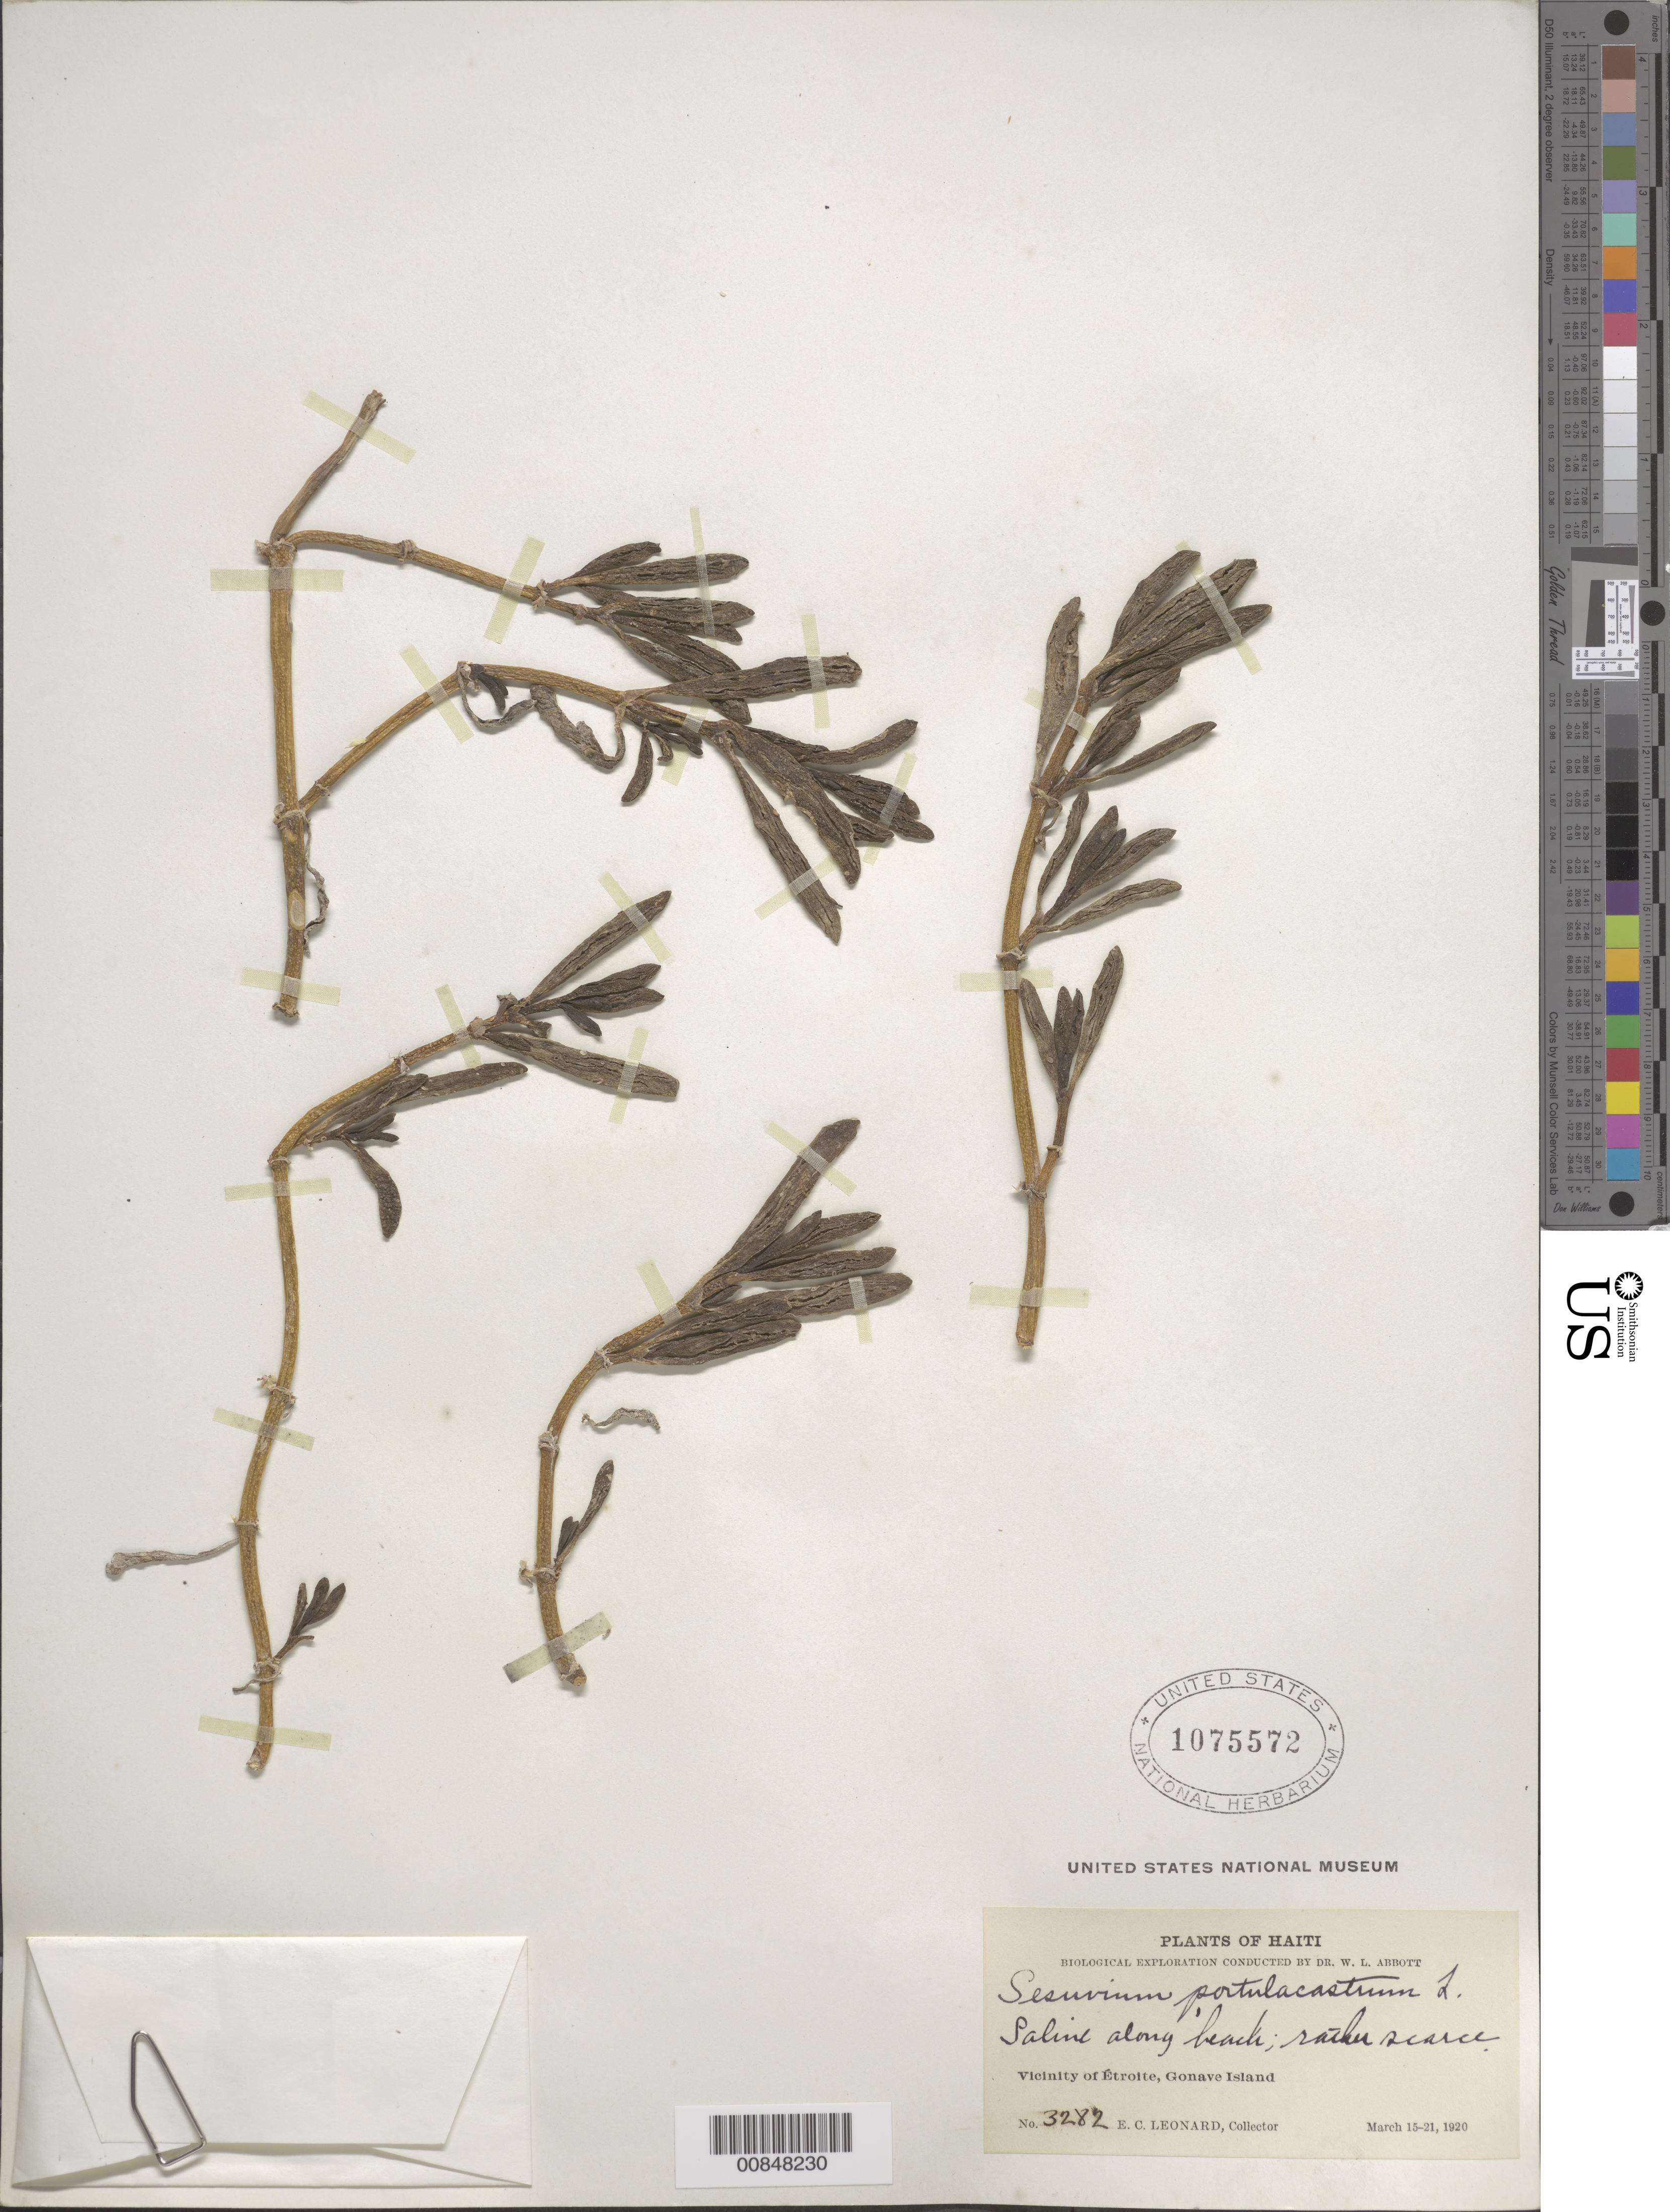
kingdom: Plantae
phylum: Tracheophyta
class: Magnoliopsida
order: Caryophyllales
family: Aizoaceae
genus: Sesuvium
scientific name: Sesuvium portulacastrum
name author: (L.) L.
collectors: E. C. Leonard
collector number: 3282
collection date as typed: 15 Mar 1920 to 21 Mar 1920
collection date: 1920-03-15/1920-03-21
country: Haiti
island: Gonave I.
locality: Vicinity of Étroite, Gonave Island.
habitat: Saline along beach.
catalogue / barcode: US 1075572